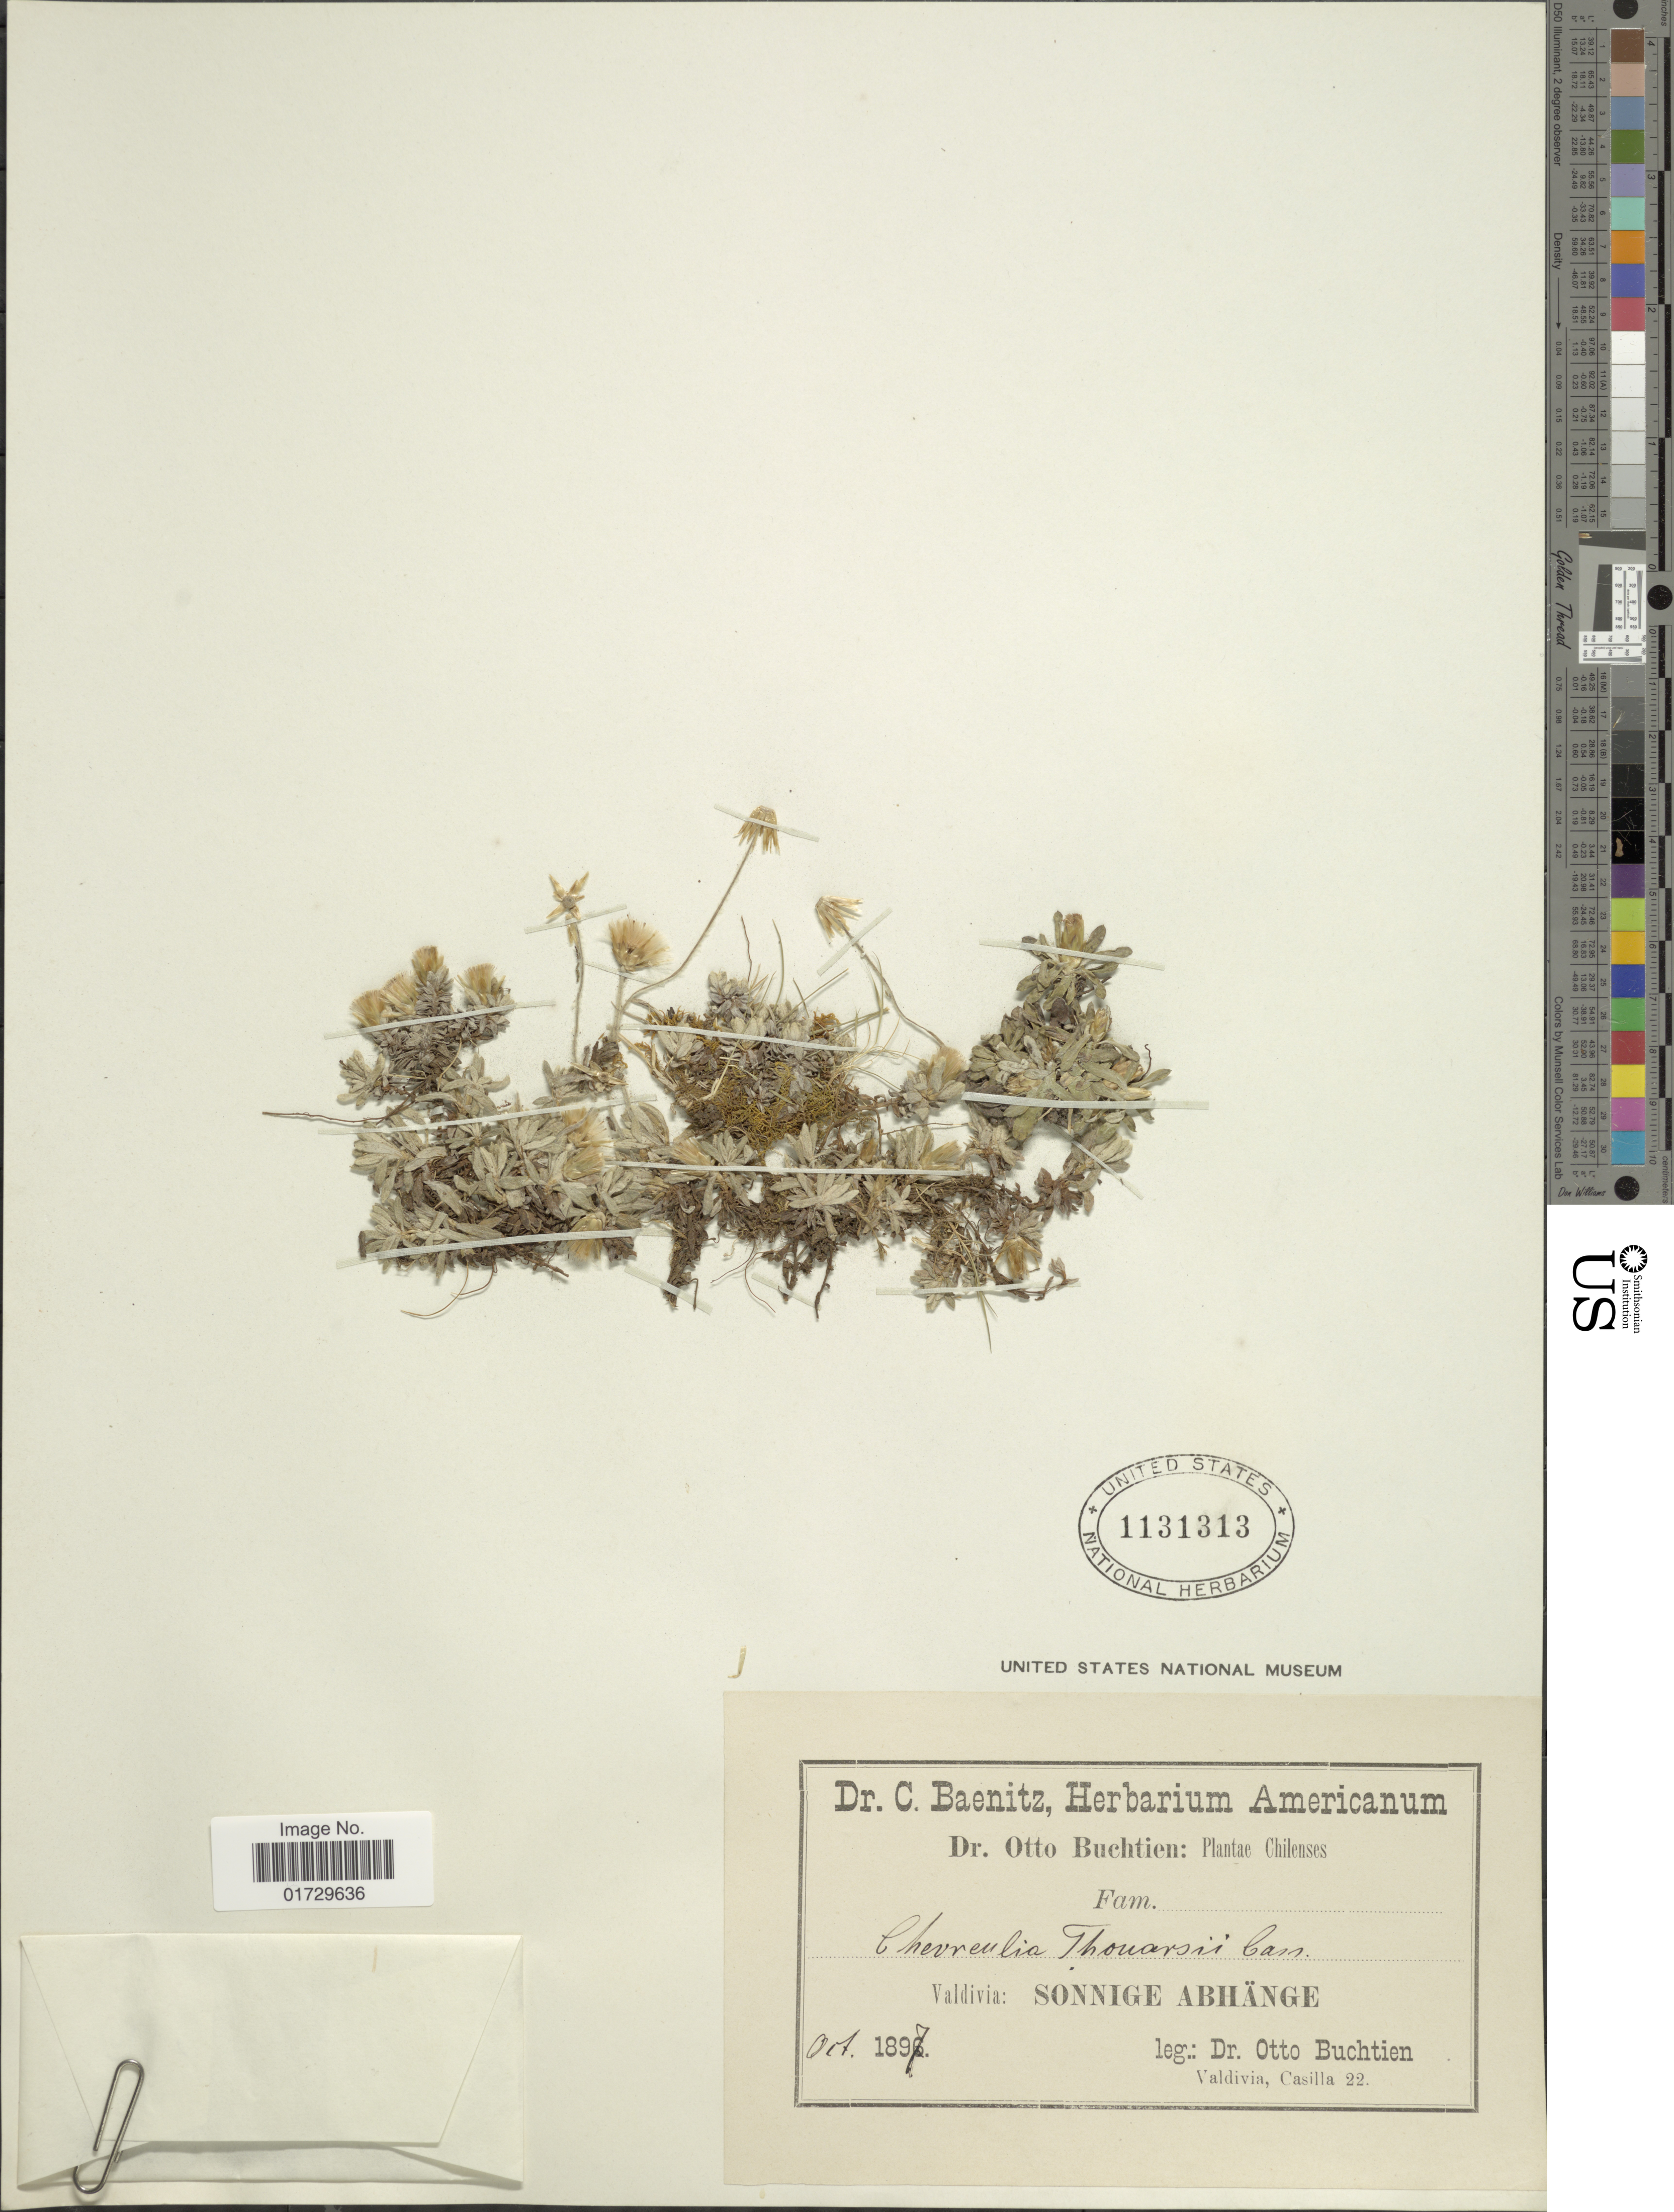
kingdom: Plantae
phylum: Tracheophyta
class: Magnoliopsida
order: Asterales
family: Asteraceae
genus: Chevreulia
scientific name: Chevreulia thouarsii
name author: J. Rémy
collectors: O. Buchtien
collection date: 1897-10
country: Bolivia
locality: Valdivia: Sonnige Abhange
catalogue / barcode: US 1131313